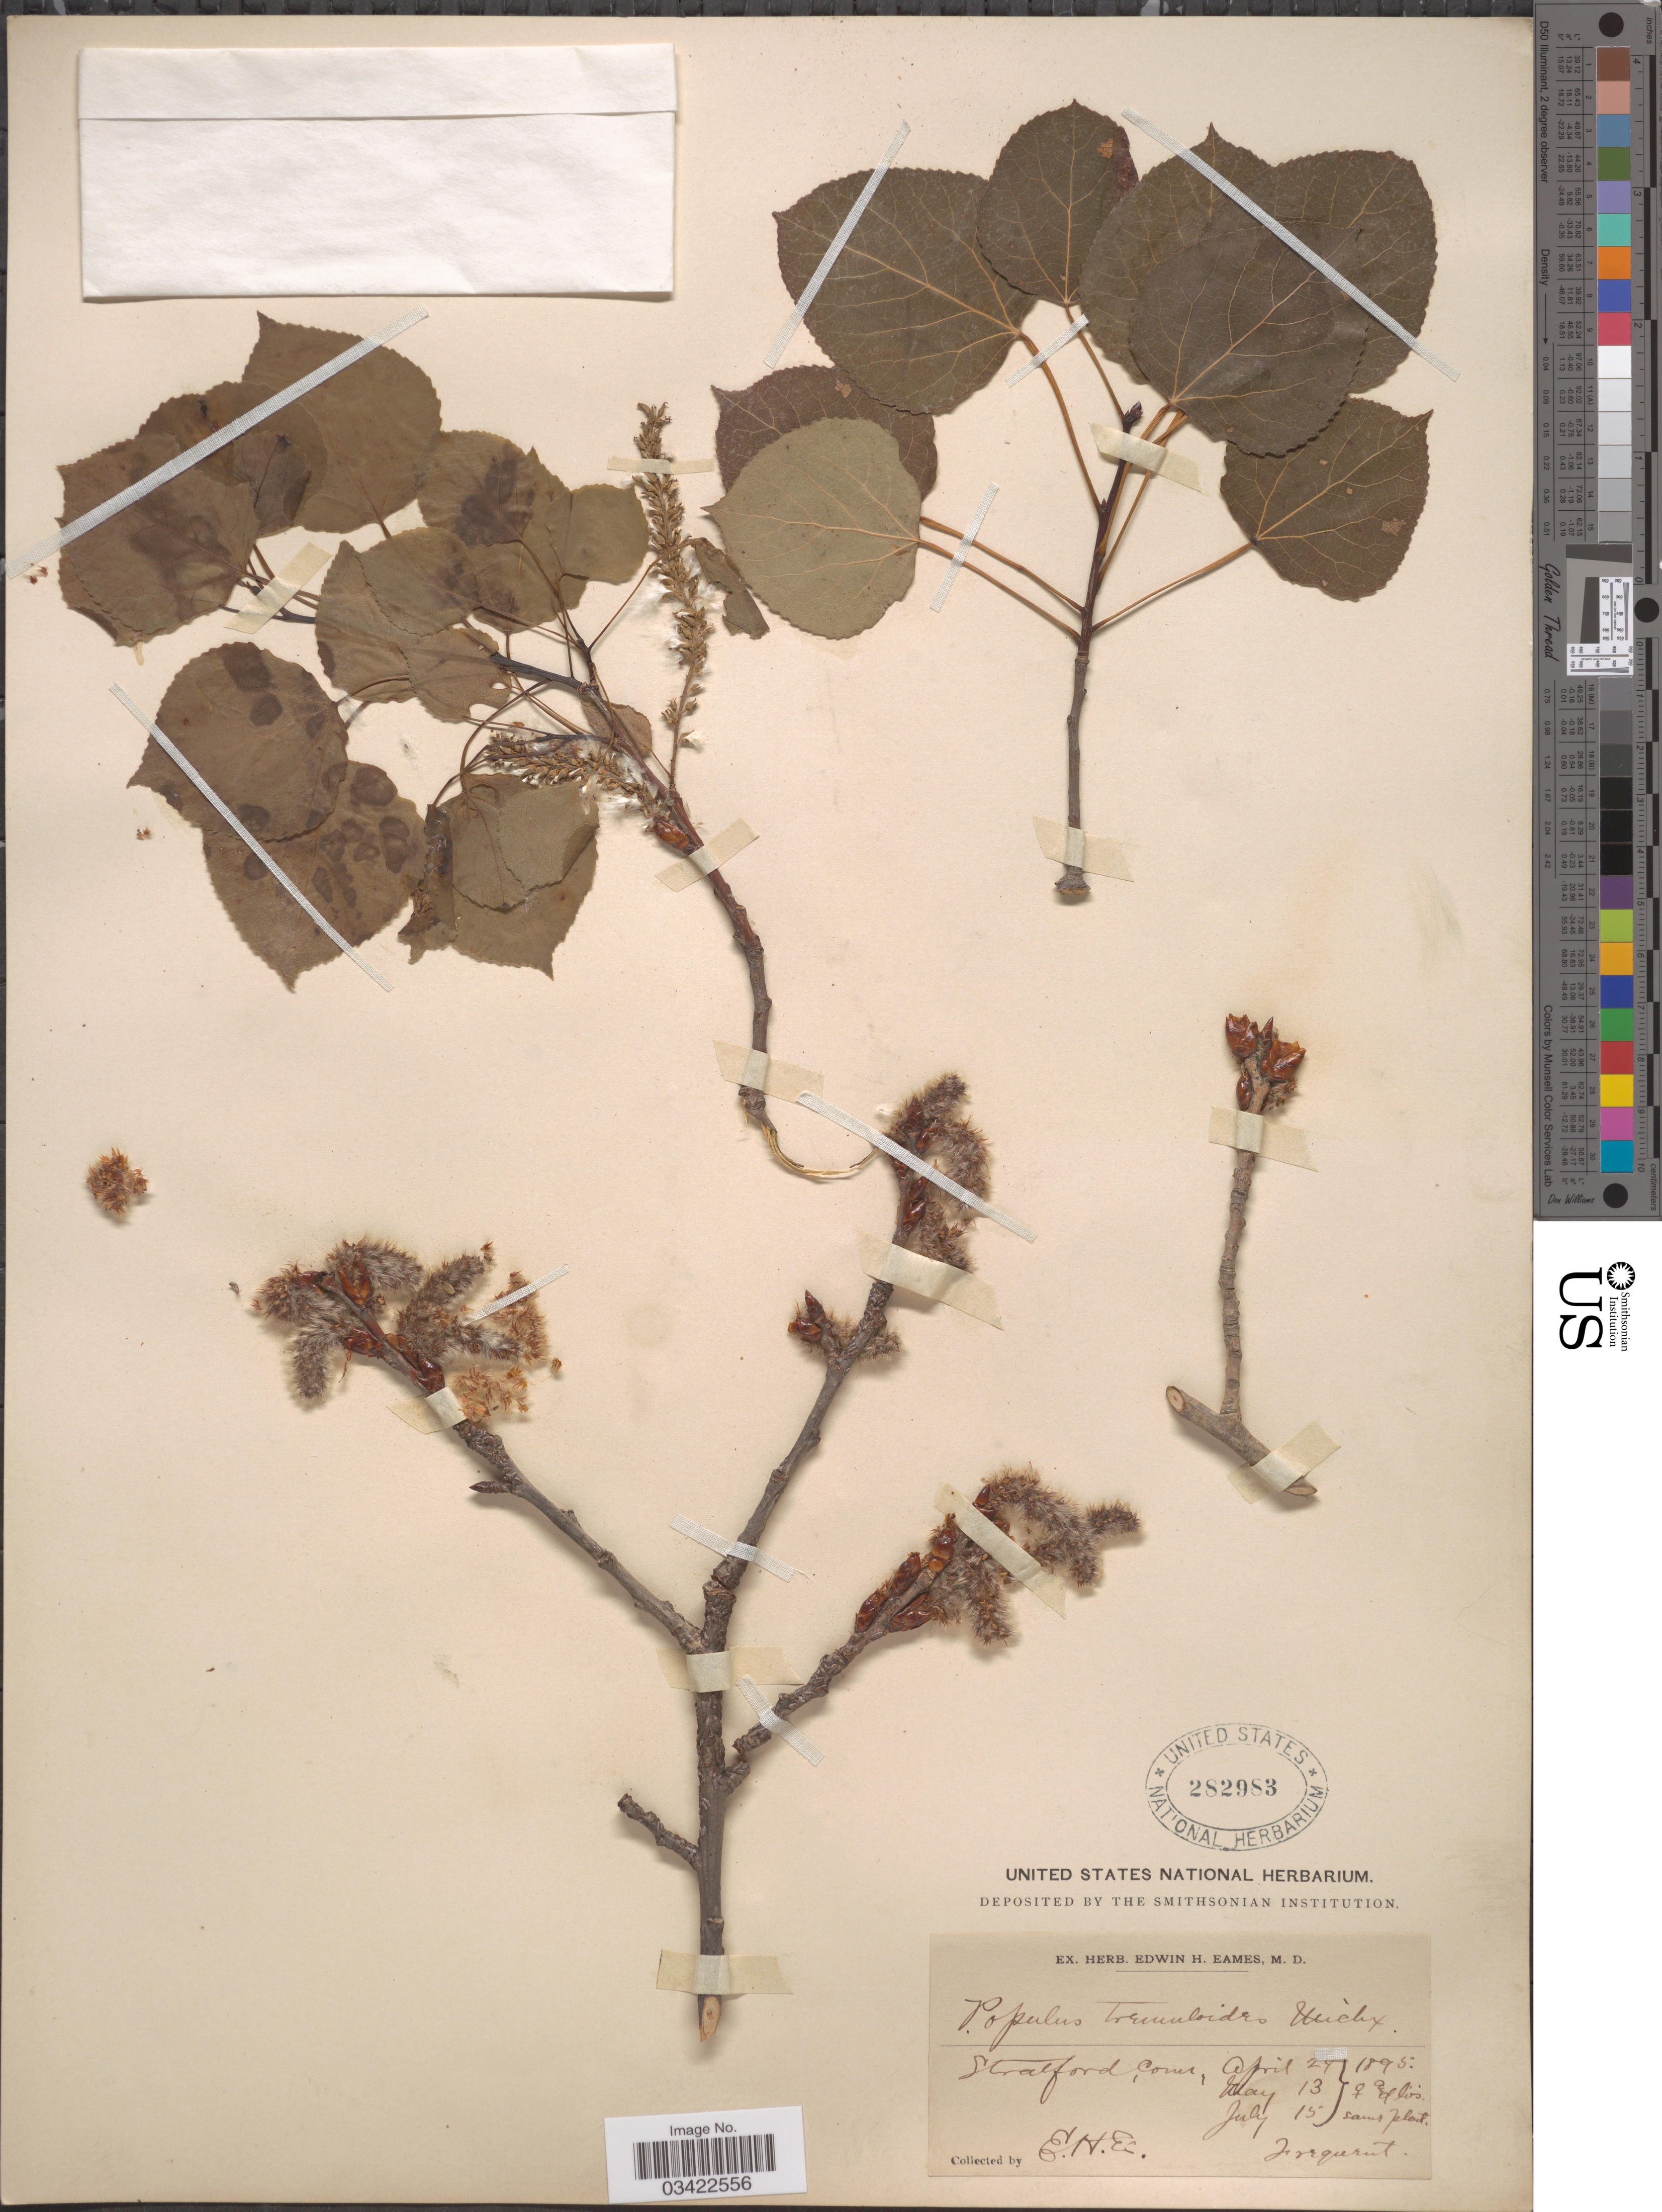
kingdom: Plantae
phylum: Tracheophyta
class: Magnoliopsida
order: Malpighiales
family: Salicaceae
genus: Populus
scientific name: Populus tremuloides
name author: Michx.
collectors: E. H. Eames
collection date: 1895-04-29/1895-07-15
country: United States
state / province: Connecticut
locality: Stratford.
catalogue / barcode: US 282983